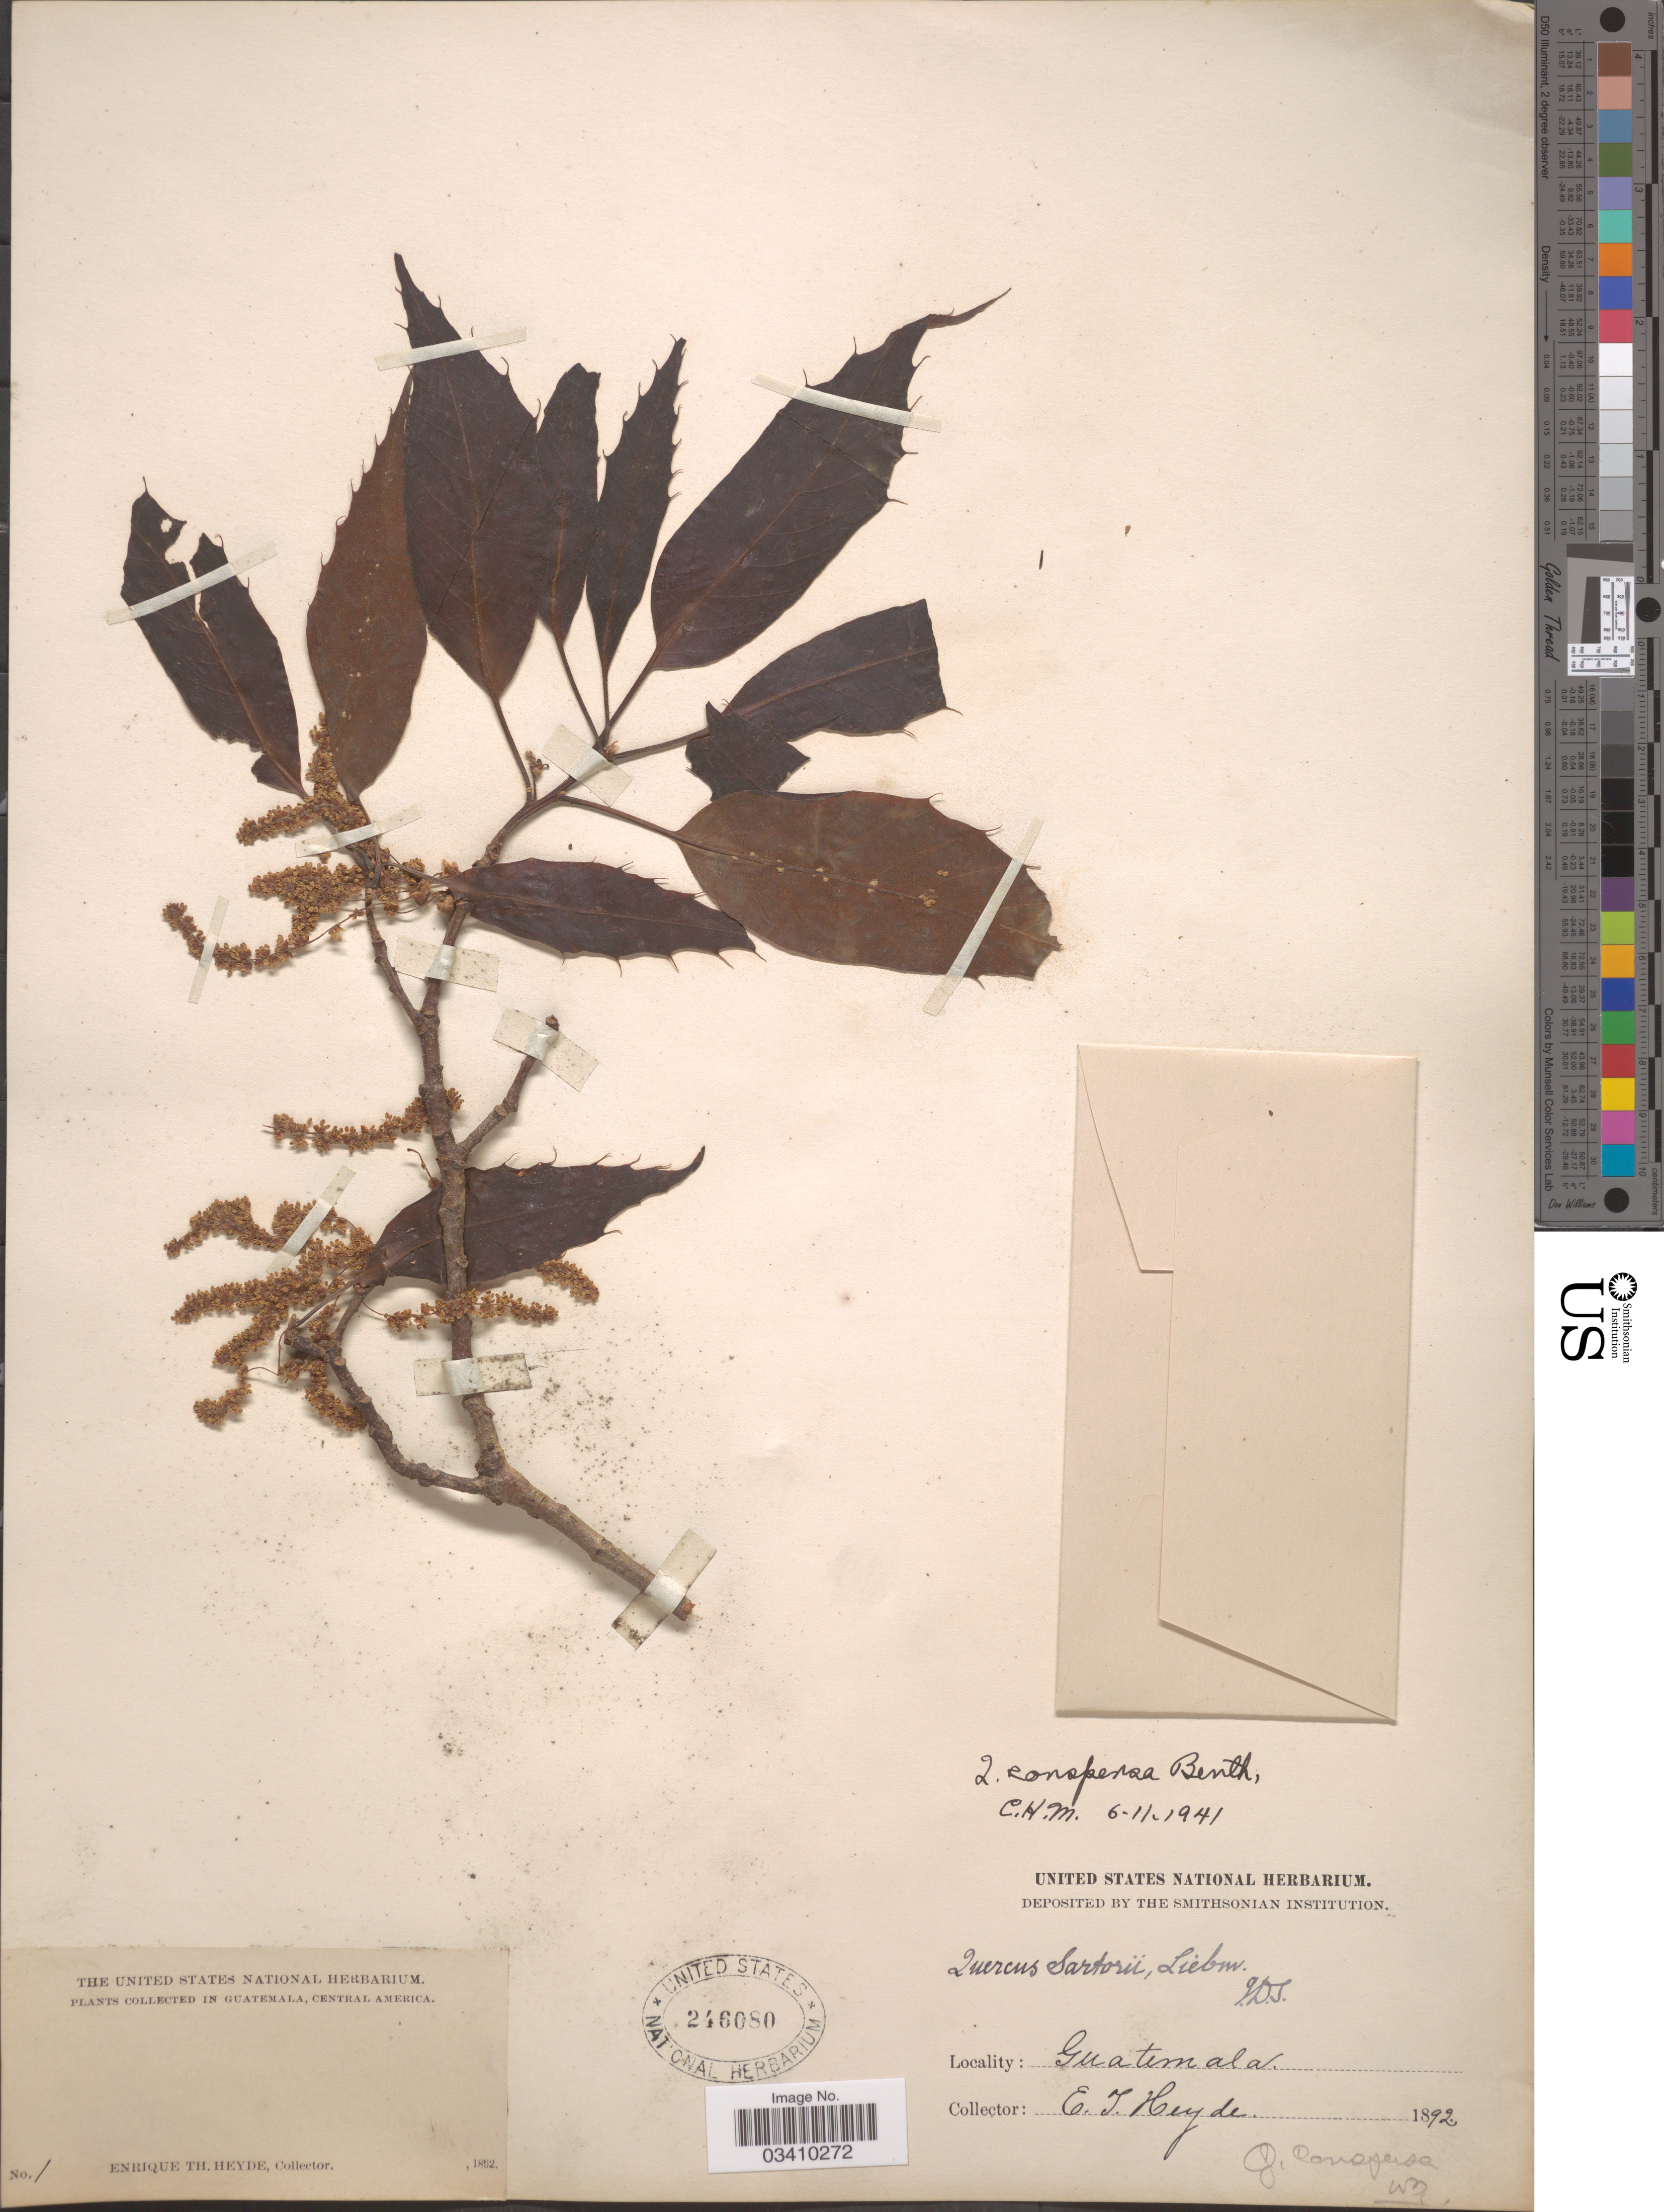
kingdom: Plantae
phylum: Tracheophyta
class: Magnoliopsida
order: Fagales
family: Fagaceae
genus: Quercus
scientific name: Quercus conspersa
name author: Benth.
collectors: E. T. Heyde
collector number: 1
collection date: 1892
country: Guatemala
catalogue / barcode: US 246080